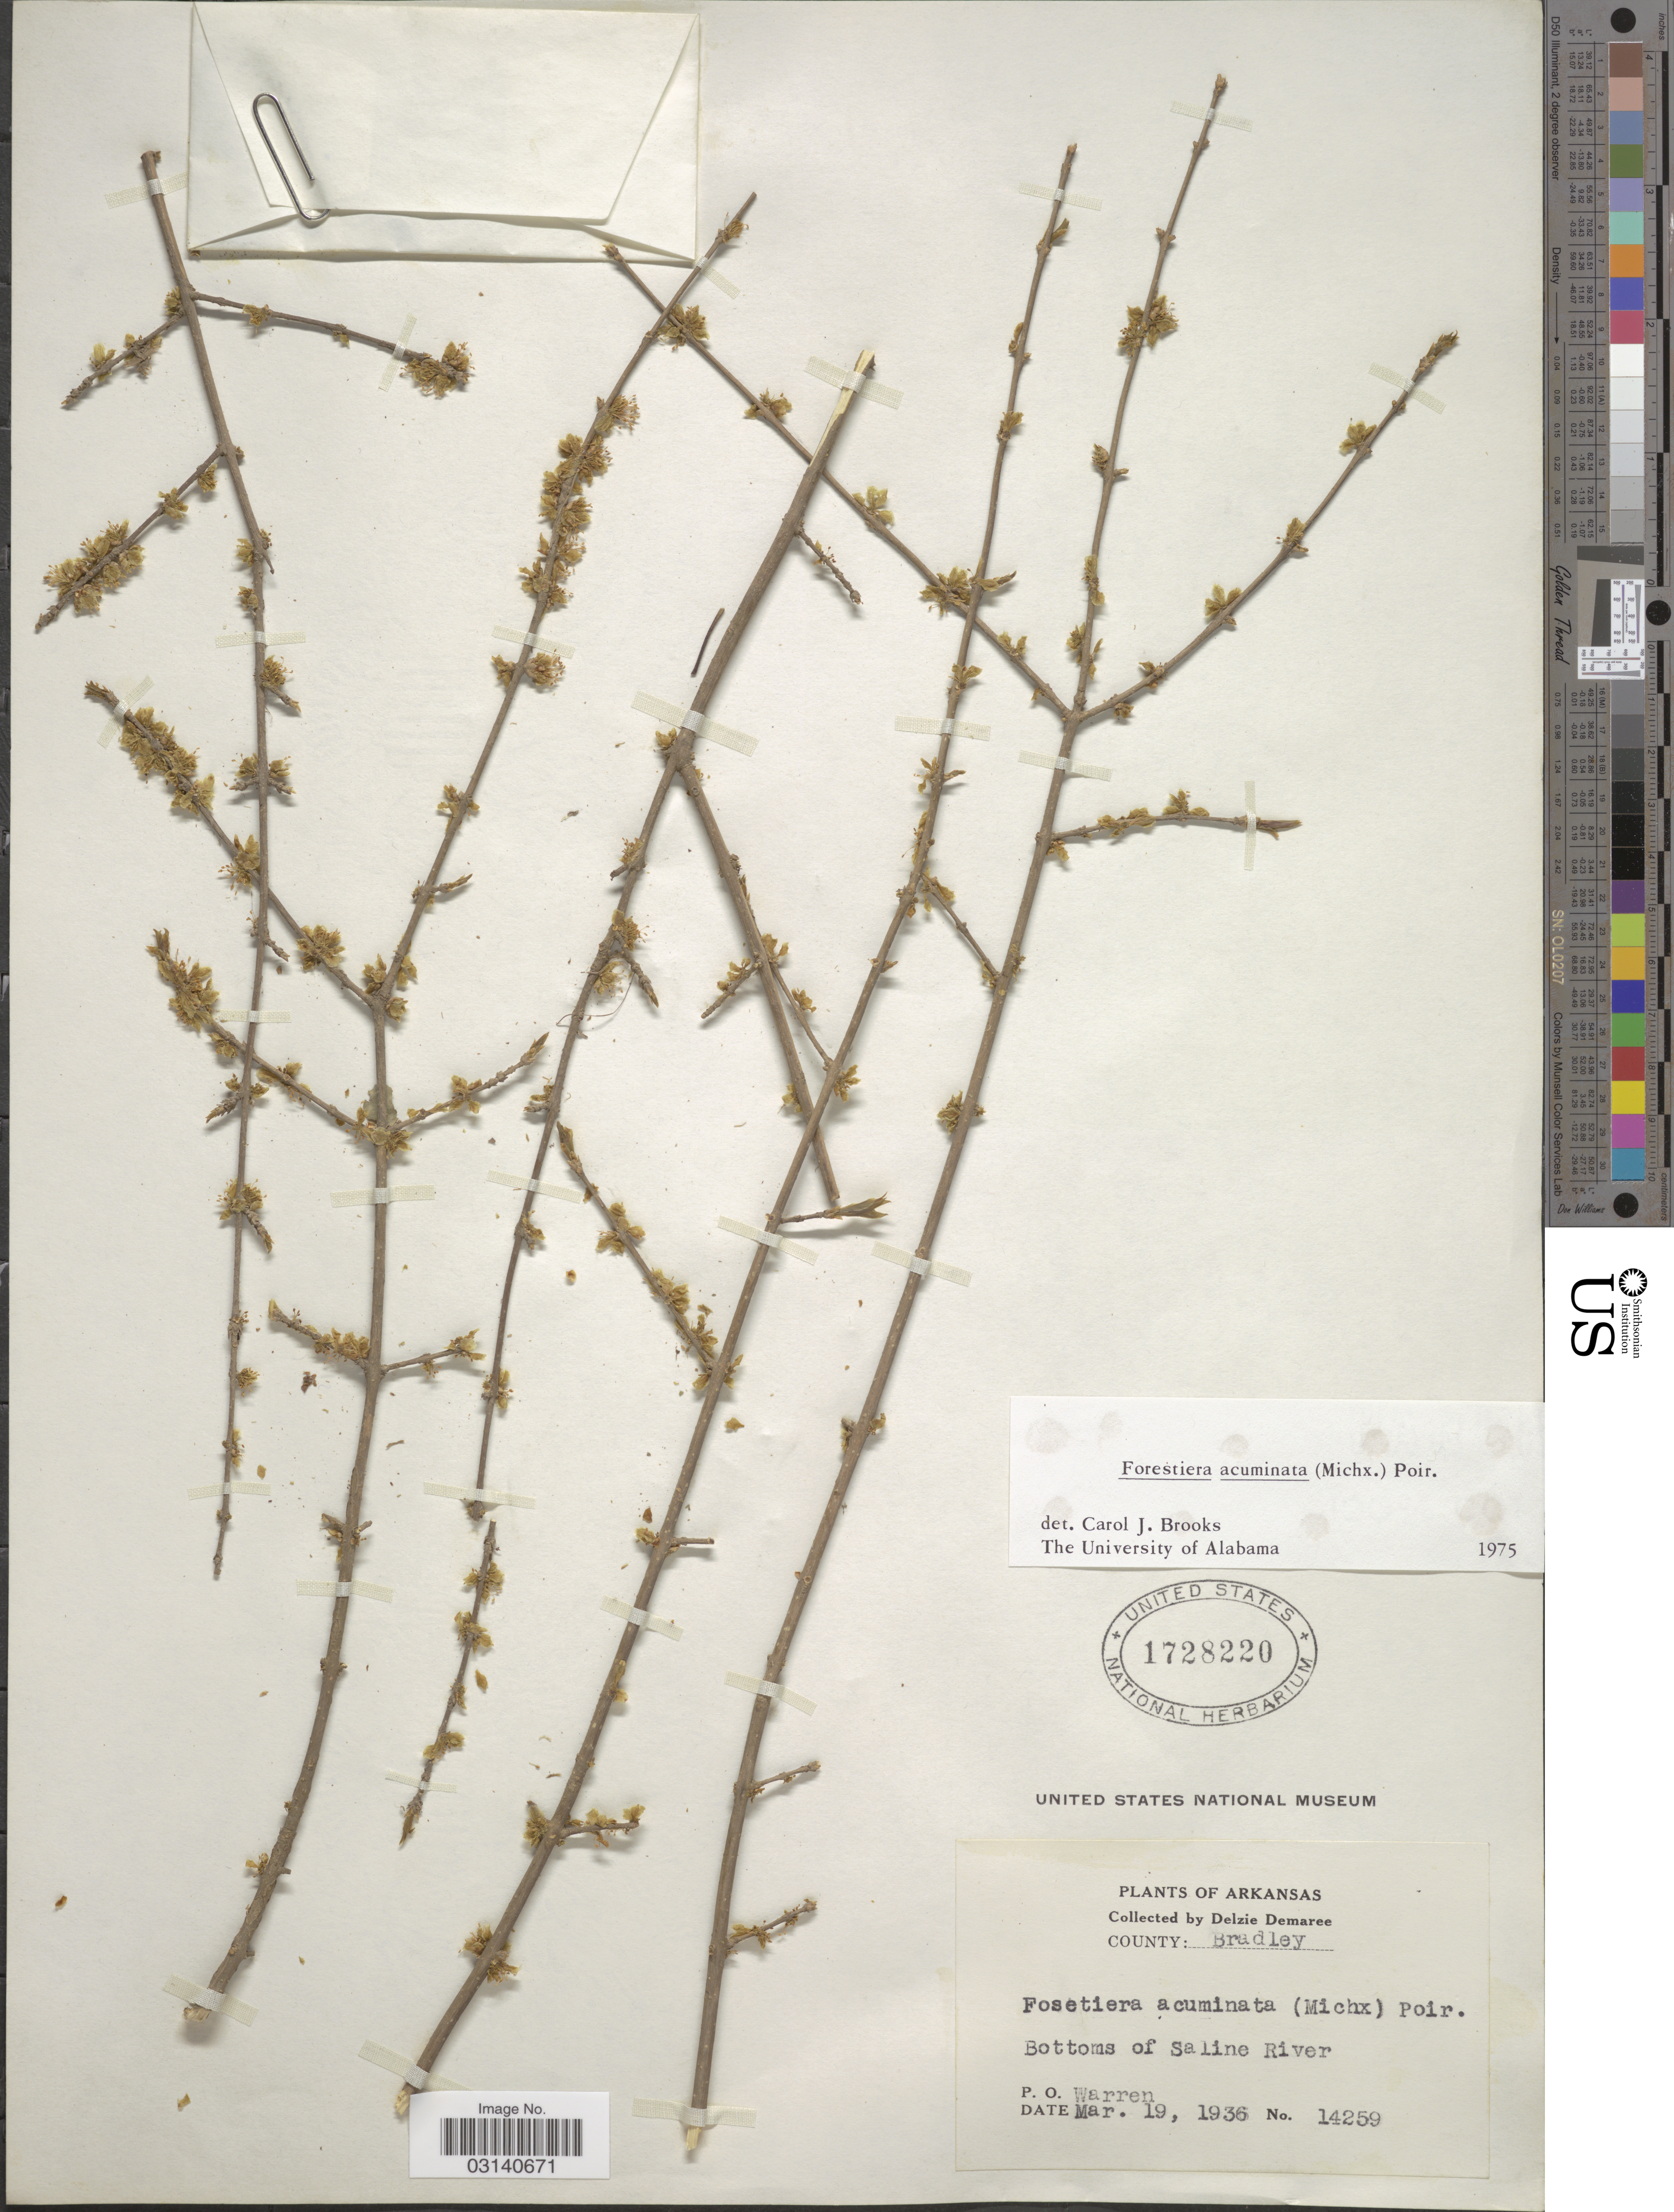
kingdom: Plantae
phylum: Tracheophyta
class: Magnoliopsida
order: Lamiales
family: Oleaceae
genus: Forestiera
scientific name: Forestiera acuminata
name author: (Michx.) Poir.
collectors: D. Demaree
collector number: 14259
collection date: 1936-03-19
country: United States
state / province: Arkansas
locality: County: Bradley, Bottoms of Saline River, P.O. Warren.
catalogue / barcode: US 1728220